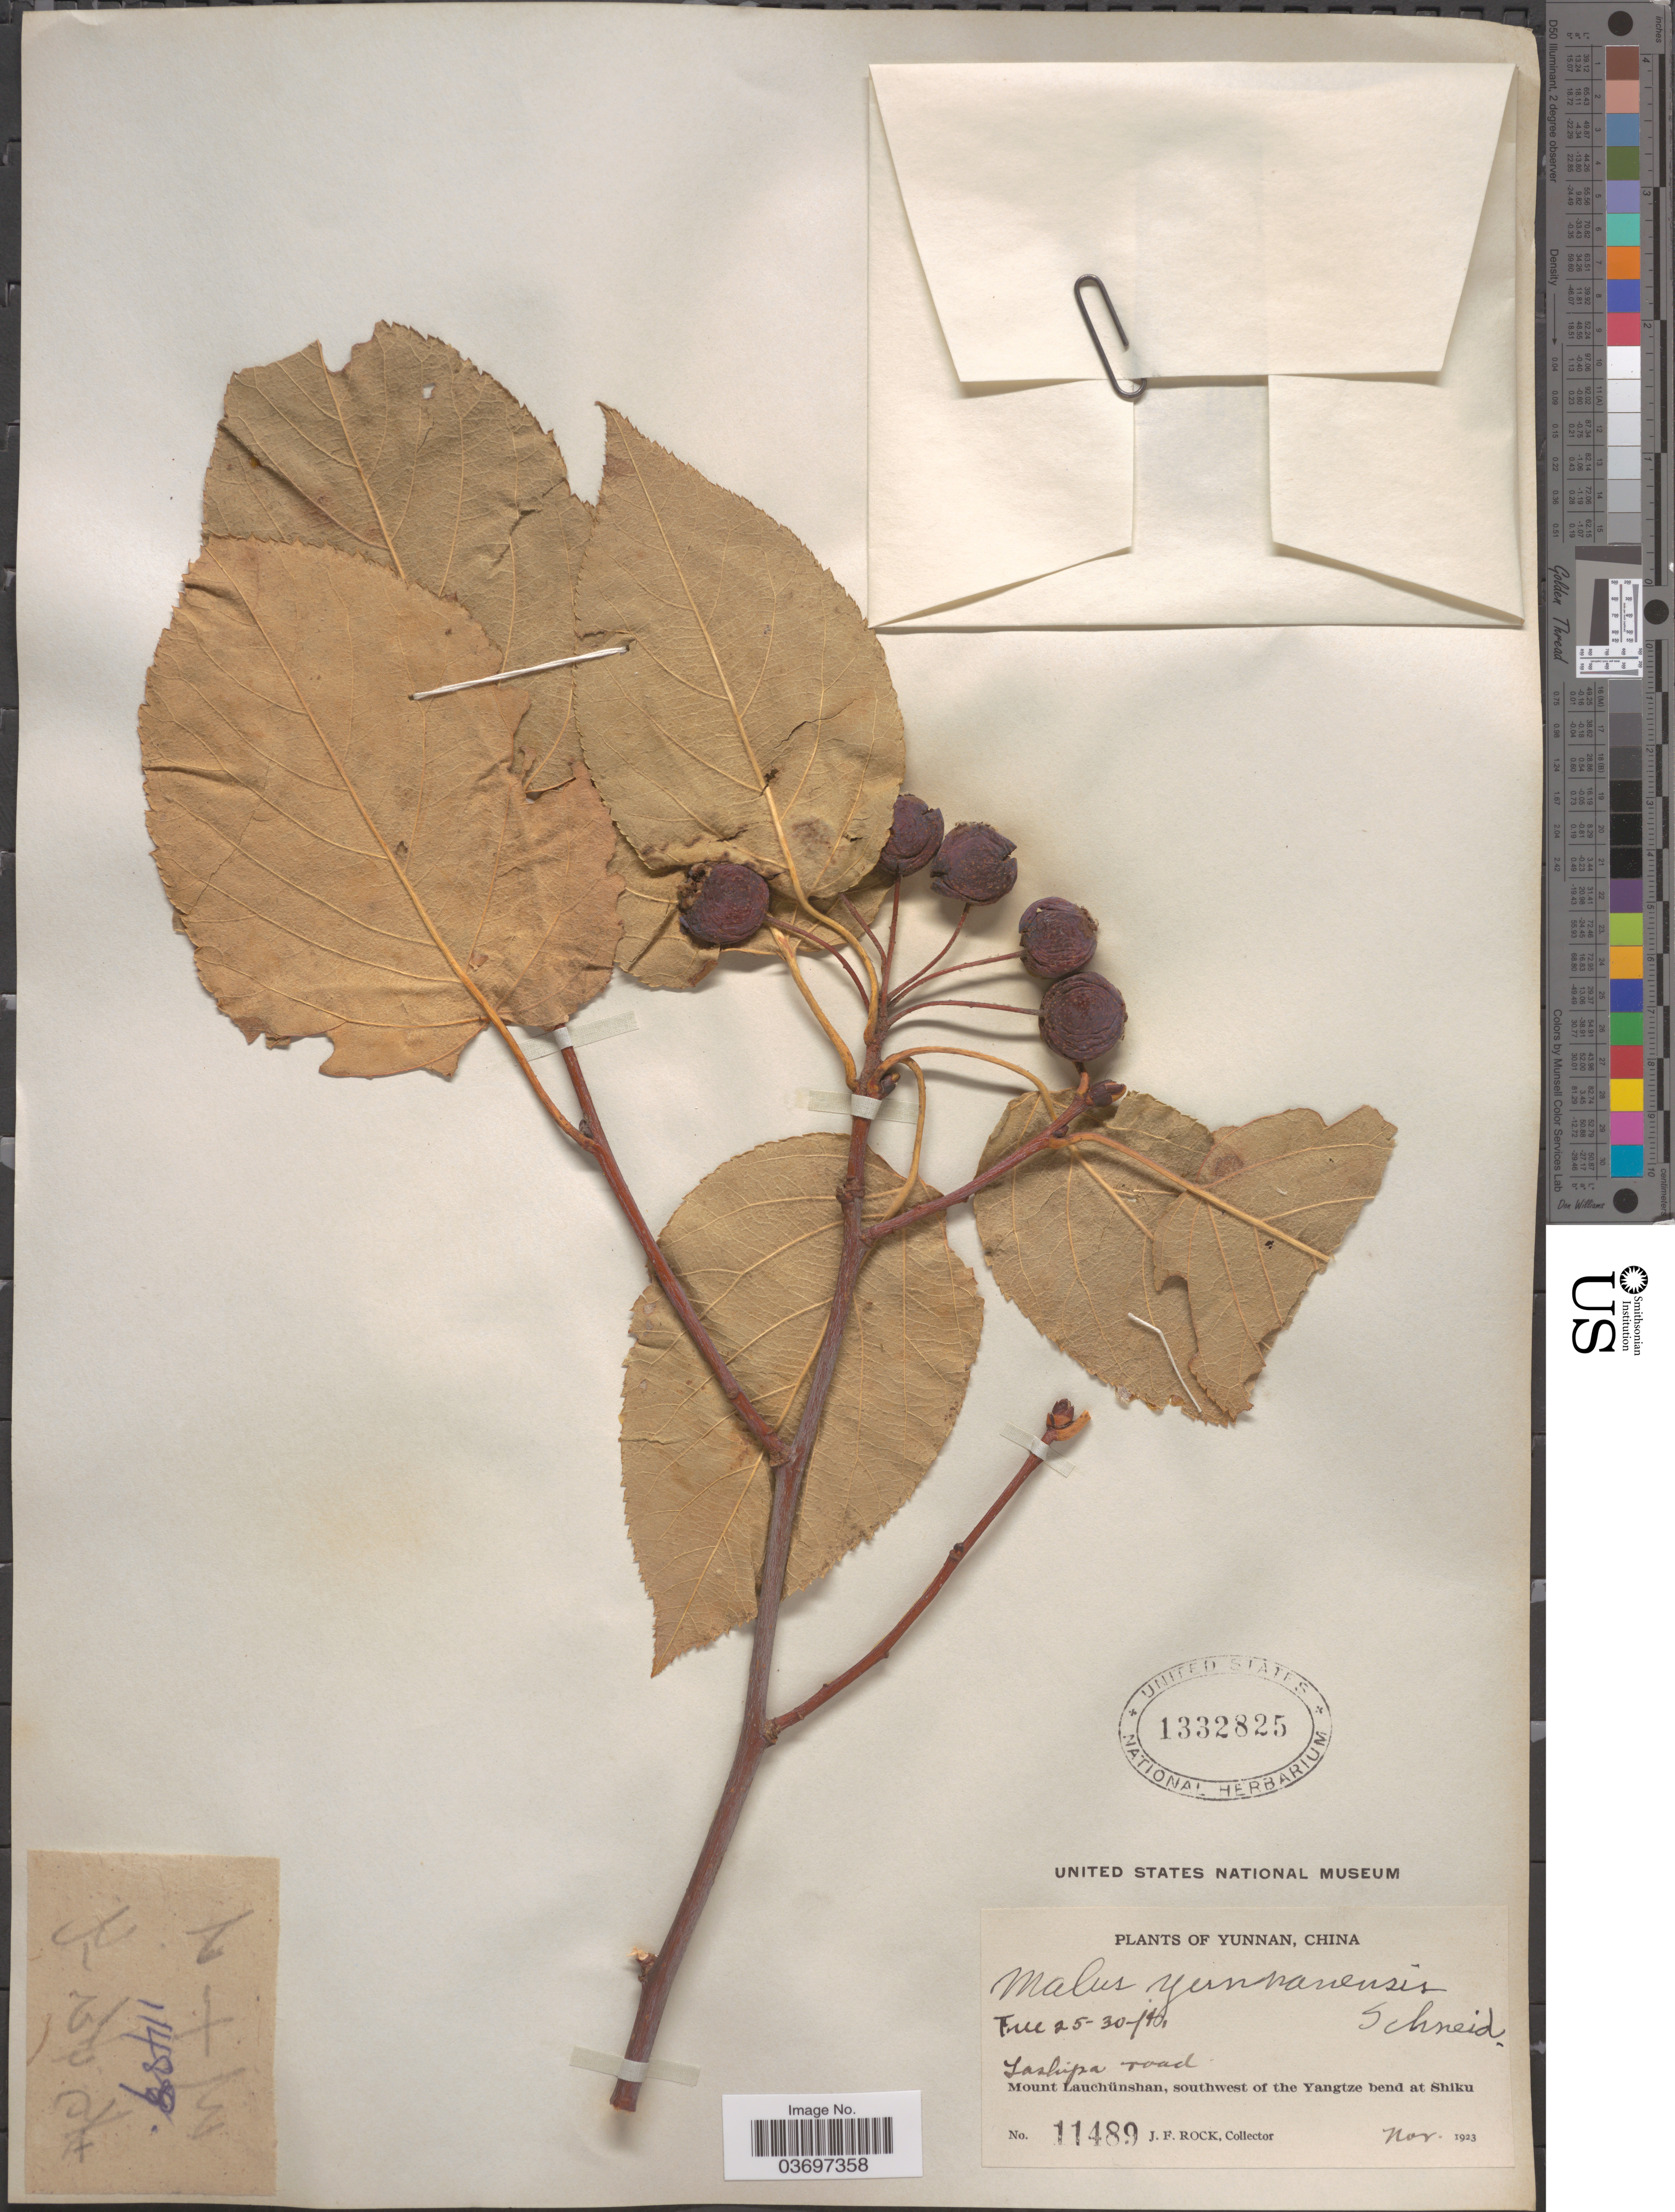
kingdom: Plantae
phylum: Tracheophyta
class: Magnoliopsida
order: Rosales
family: Rosaceae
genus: Malus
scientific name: Malus yunnanensis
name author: (Franch.) C.K. Schneid.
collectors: J. Rock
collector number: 11489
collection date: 1923-11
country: China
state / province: Yunnan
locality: Laskipa [interpreted] road. Mount Lauchünshan, southwest of the Yangtze bend at Shiku.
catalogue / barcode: US 1332825